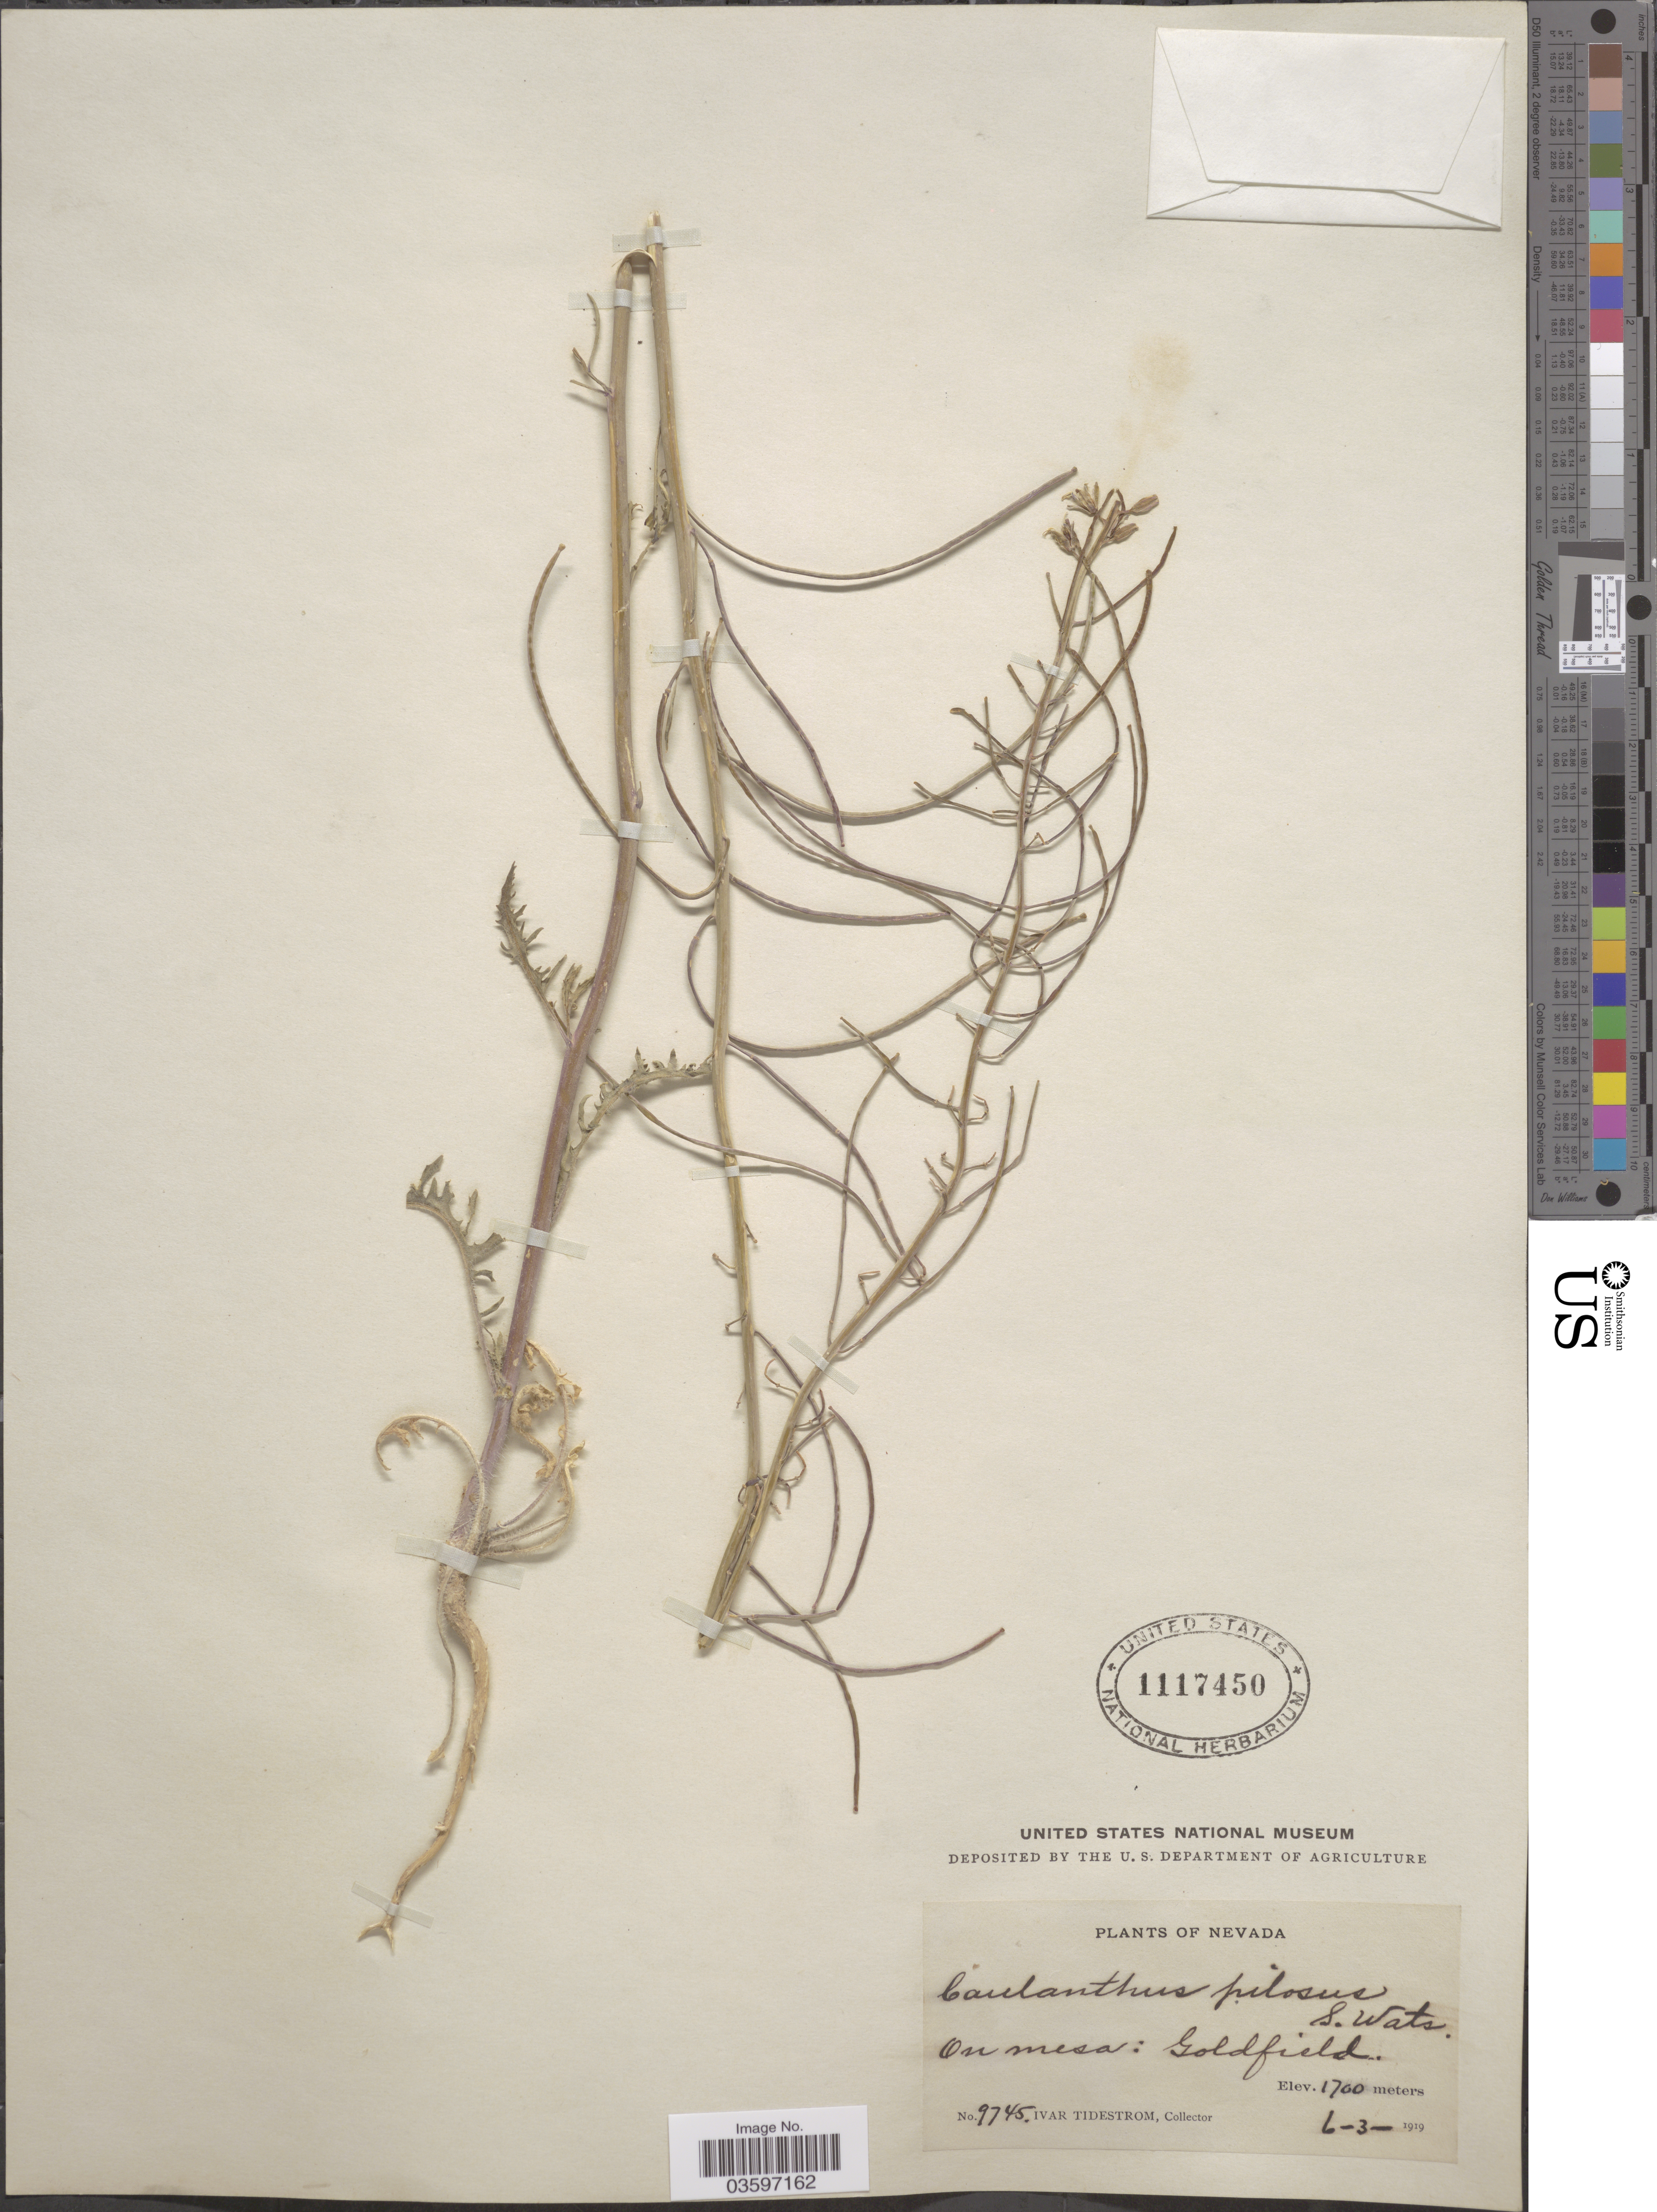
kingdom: Plantae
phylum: Tracheophyta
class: Magnoliopsida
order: Brassicales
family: Brassicaceae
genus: Caulanthus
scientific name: Caulanthus pilosus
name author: S. Watson in C. King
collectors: I. F. Tidestrom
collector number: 9745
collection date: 1919-06-03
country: United States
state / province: Nevada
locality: On mesa: Goldfield.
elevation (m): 1700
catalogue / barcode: US 1117450